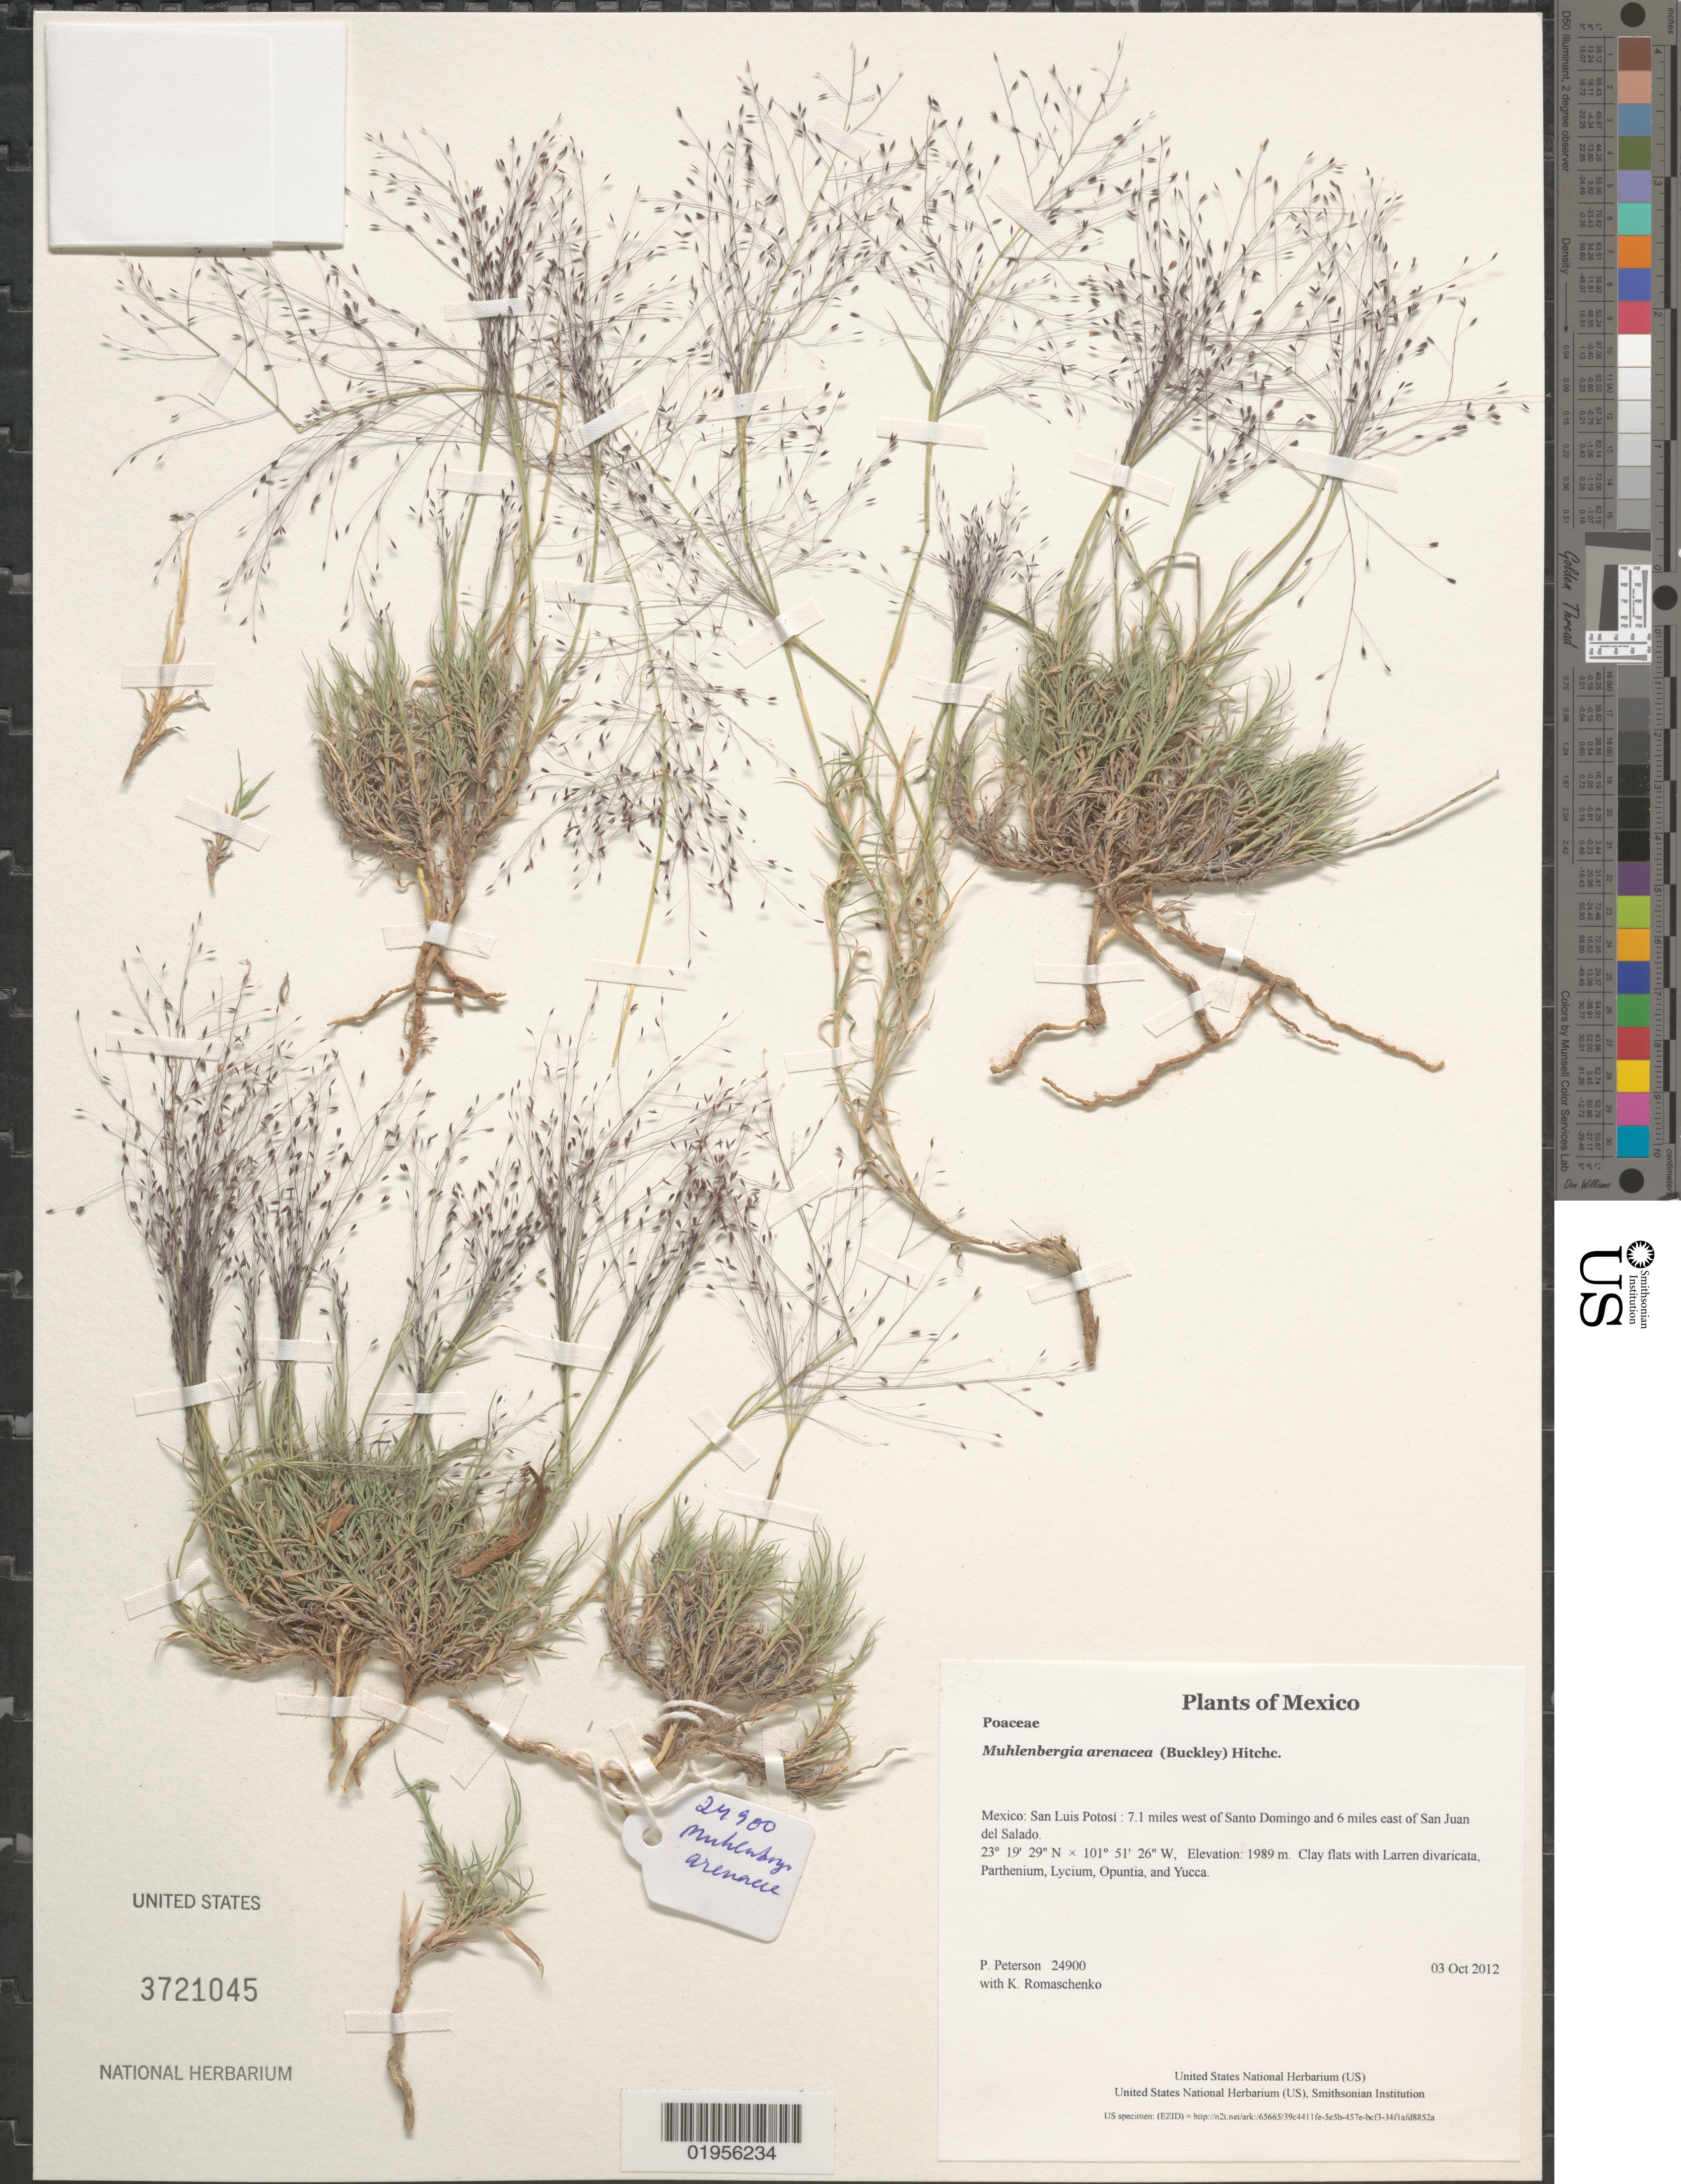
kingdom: Plantae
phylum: Tracheophyta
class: Liliopsida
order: Poales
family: Poaceae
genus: Muhlenbergia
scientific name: Muhlenbergia arenacea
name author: (Buckley) Hitchc.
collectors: P. M. Peterson & K. Romaschenko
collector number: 24900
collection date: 2012-10-03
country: Mexico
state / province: San Luis Potosí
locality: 7.1 miles west of Santo Domingo and 6 miles east of San Juan del Salado.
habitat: Clay flats with Larren divaricata, Parthenium, Lycium, Opuntia, and Yucca.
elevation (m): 1989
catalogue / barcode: US 3721045